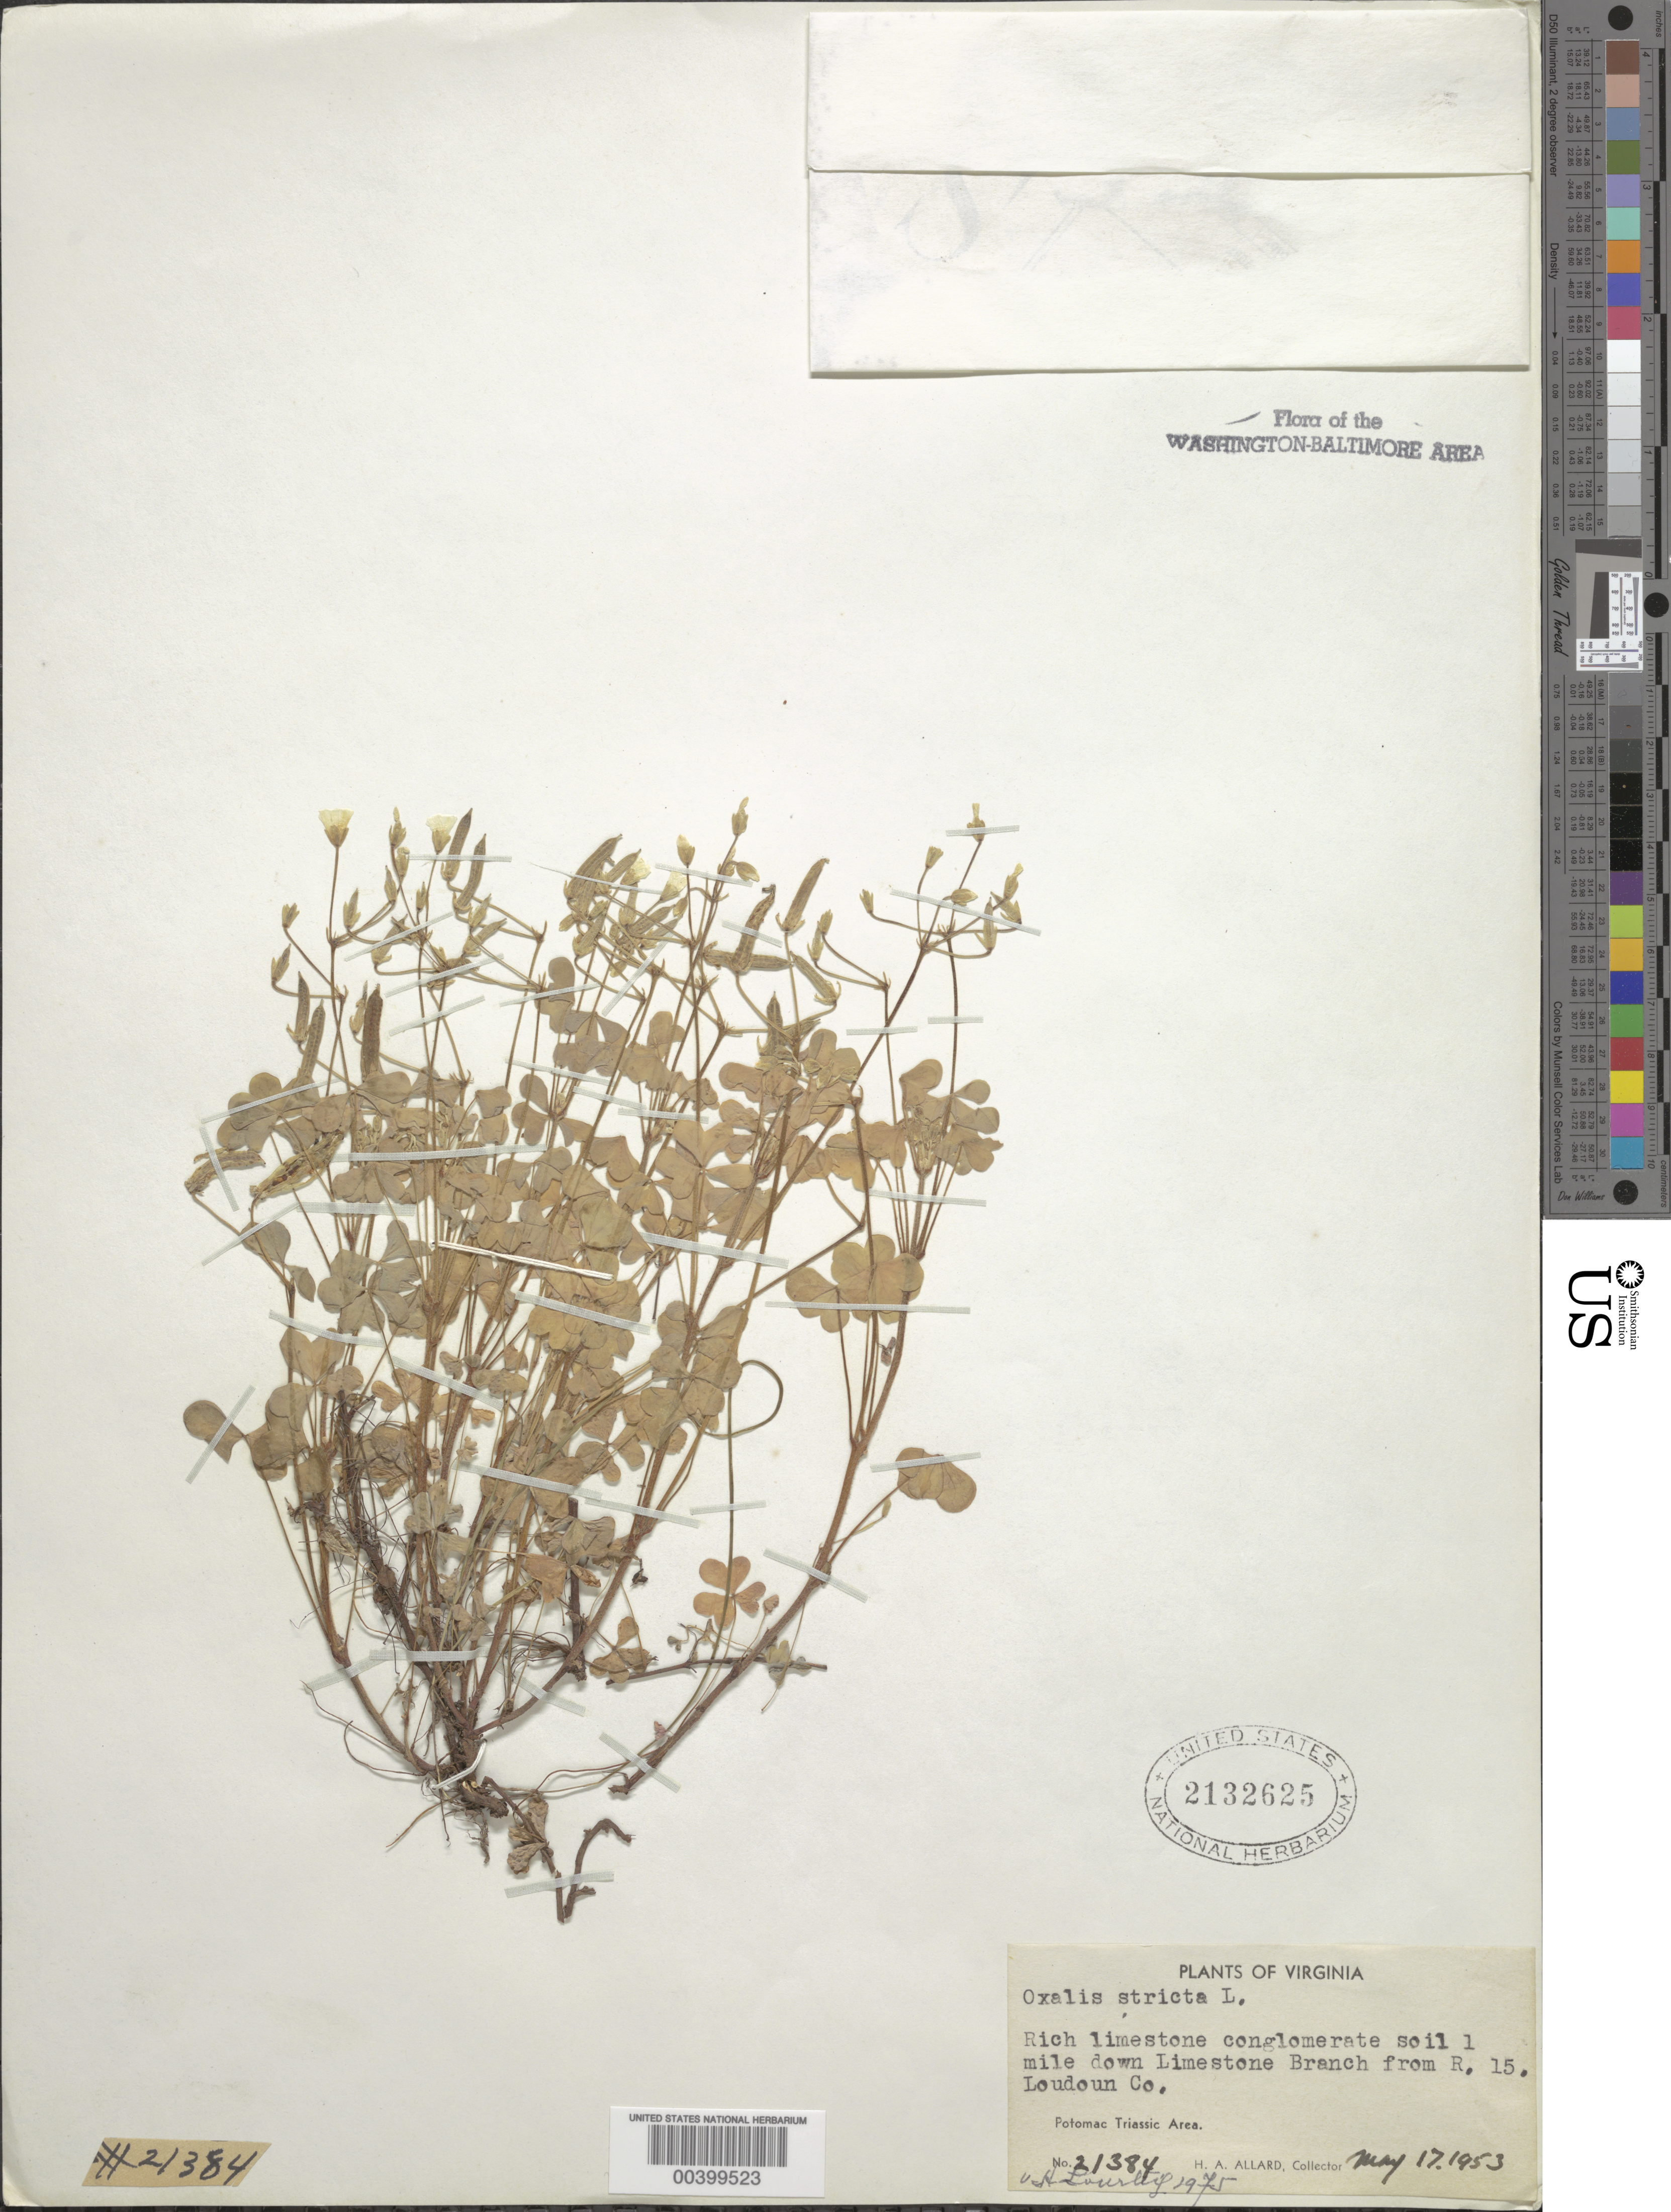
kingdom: Plantae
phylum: Tracheophyta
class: Magnoliopsida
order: Oxalidales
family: Oxalidaceae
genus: Oxalis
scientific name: Oxalis stricta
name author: L.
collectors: H. A. Allard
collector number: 21384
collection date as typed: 17 May 1953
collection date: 1953-05-17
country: United States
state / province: Virginia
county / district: Loudoun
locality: Downstream from Route 15 on Limestone Branch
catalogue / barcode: US 2132625